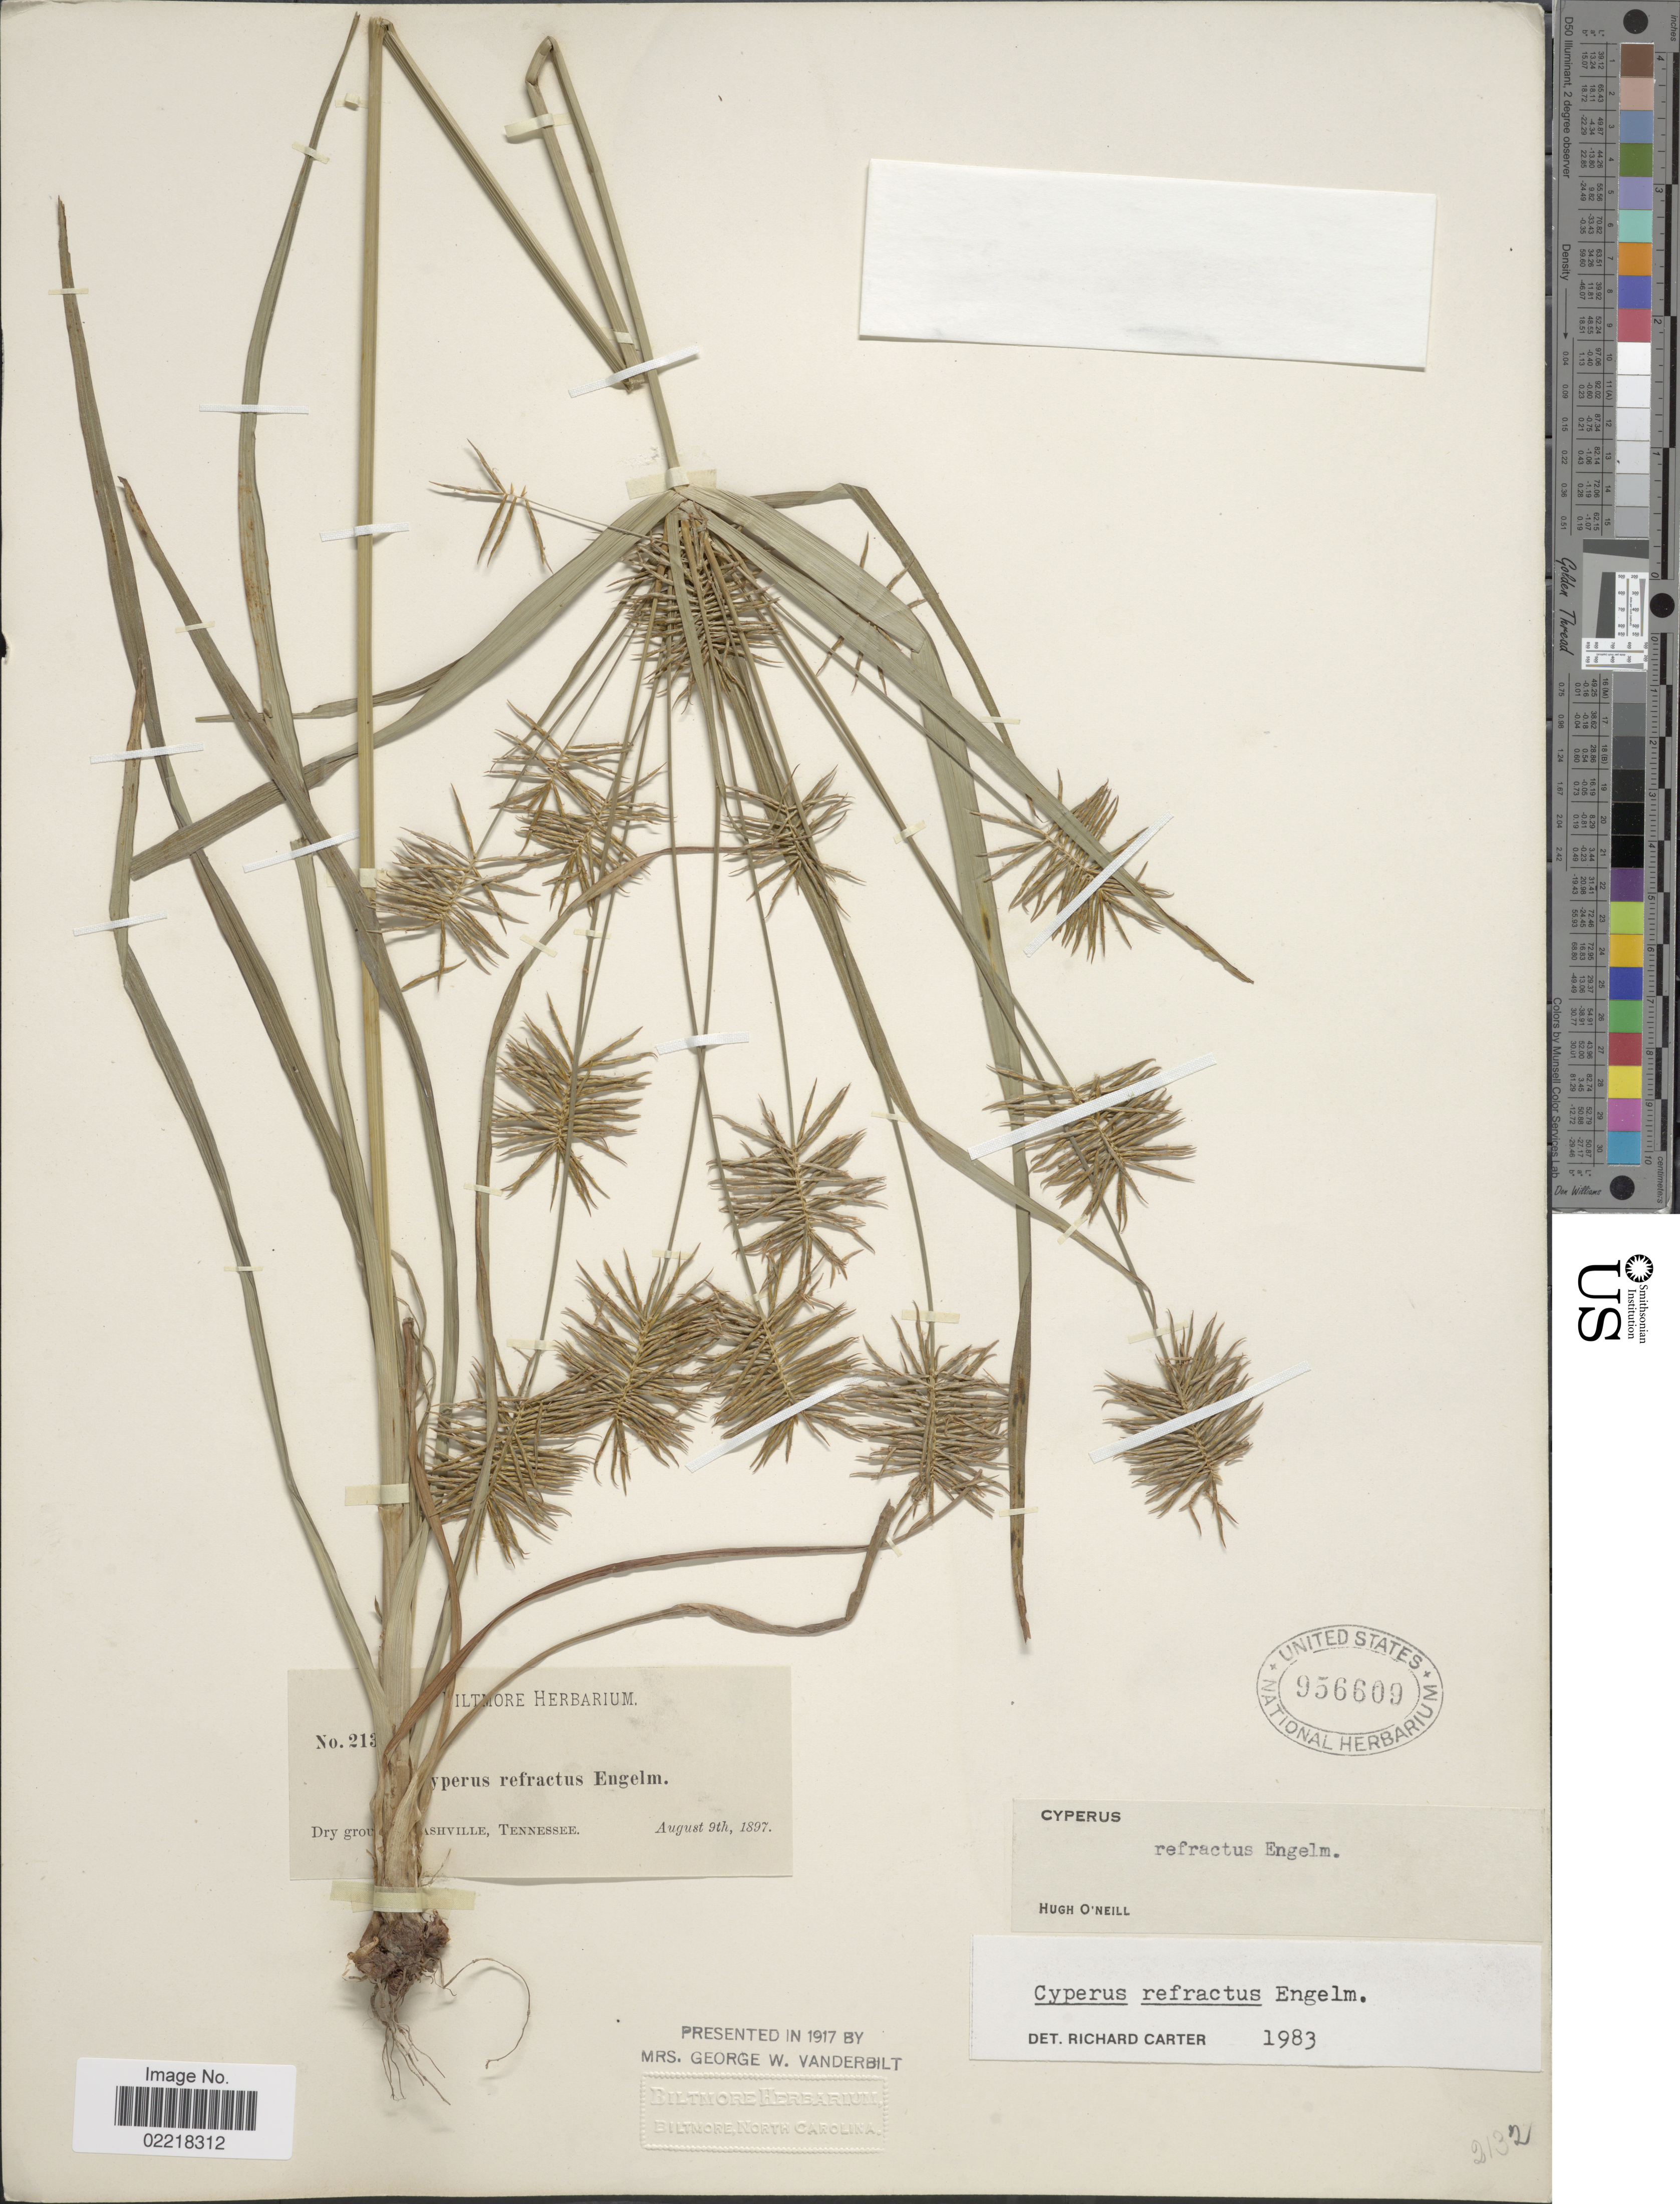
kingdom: Plantae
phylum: Tracheophyta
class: Liliopsida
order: Poales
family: Cyperaceae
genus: Cyperus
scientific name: Cyperus refractus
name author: Engelm. ex Boeckeler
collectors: ex herb. Biltmore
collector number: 213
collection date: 1897-08-09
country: United States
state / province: Tennessee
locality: Nashville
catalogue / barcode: US 956609